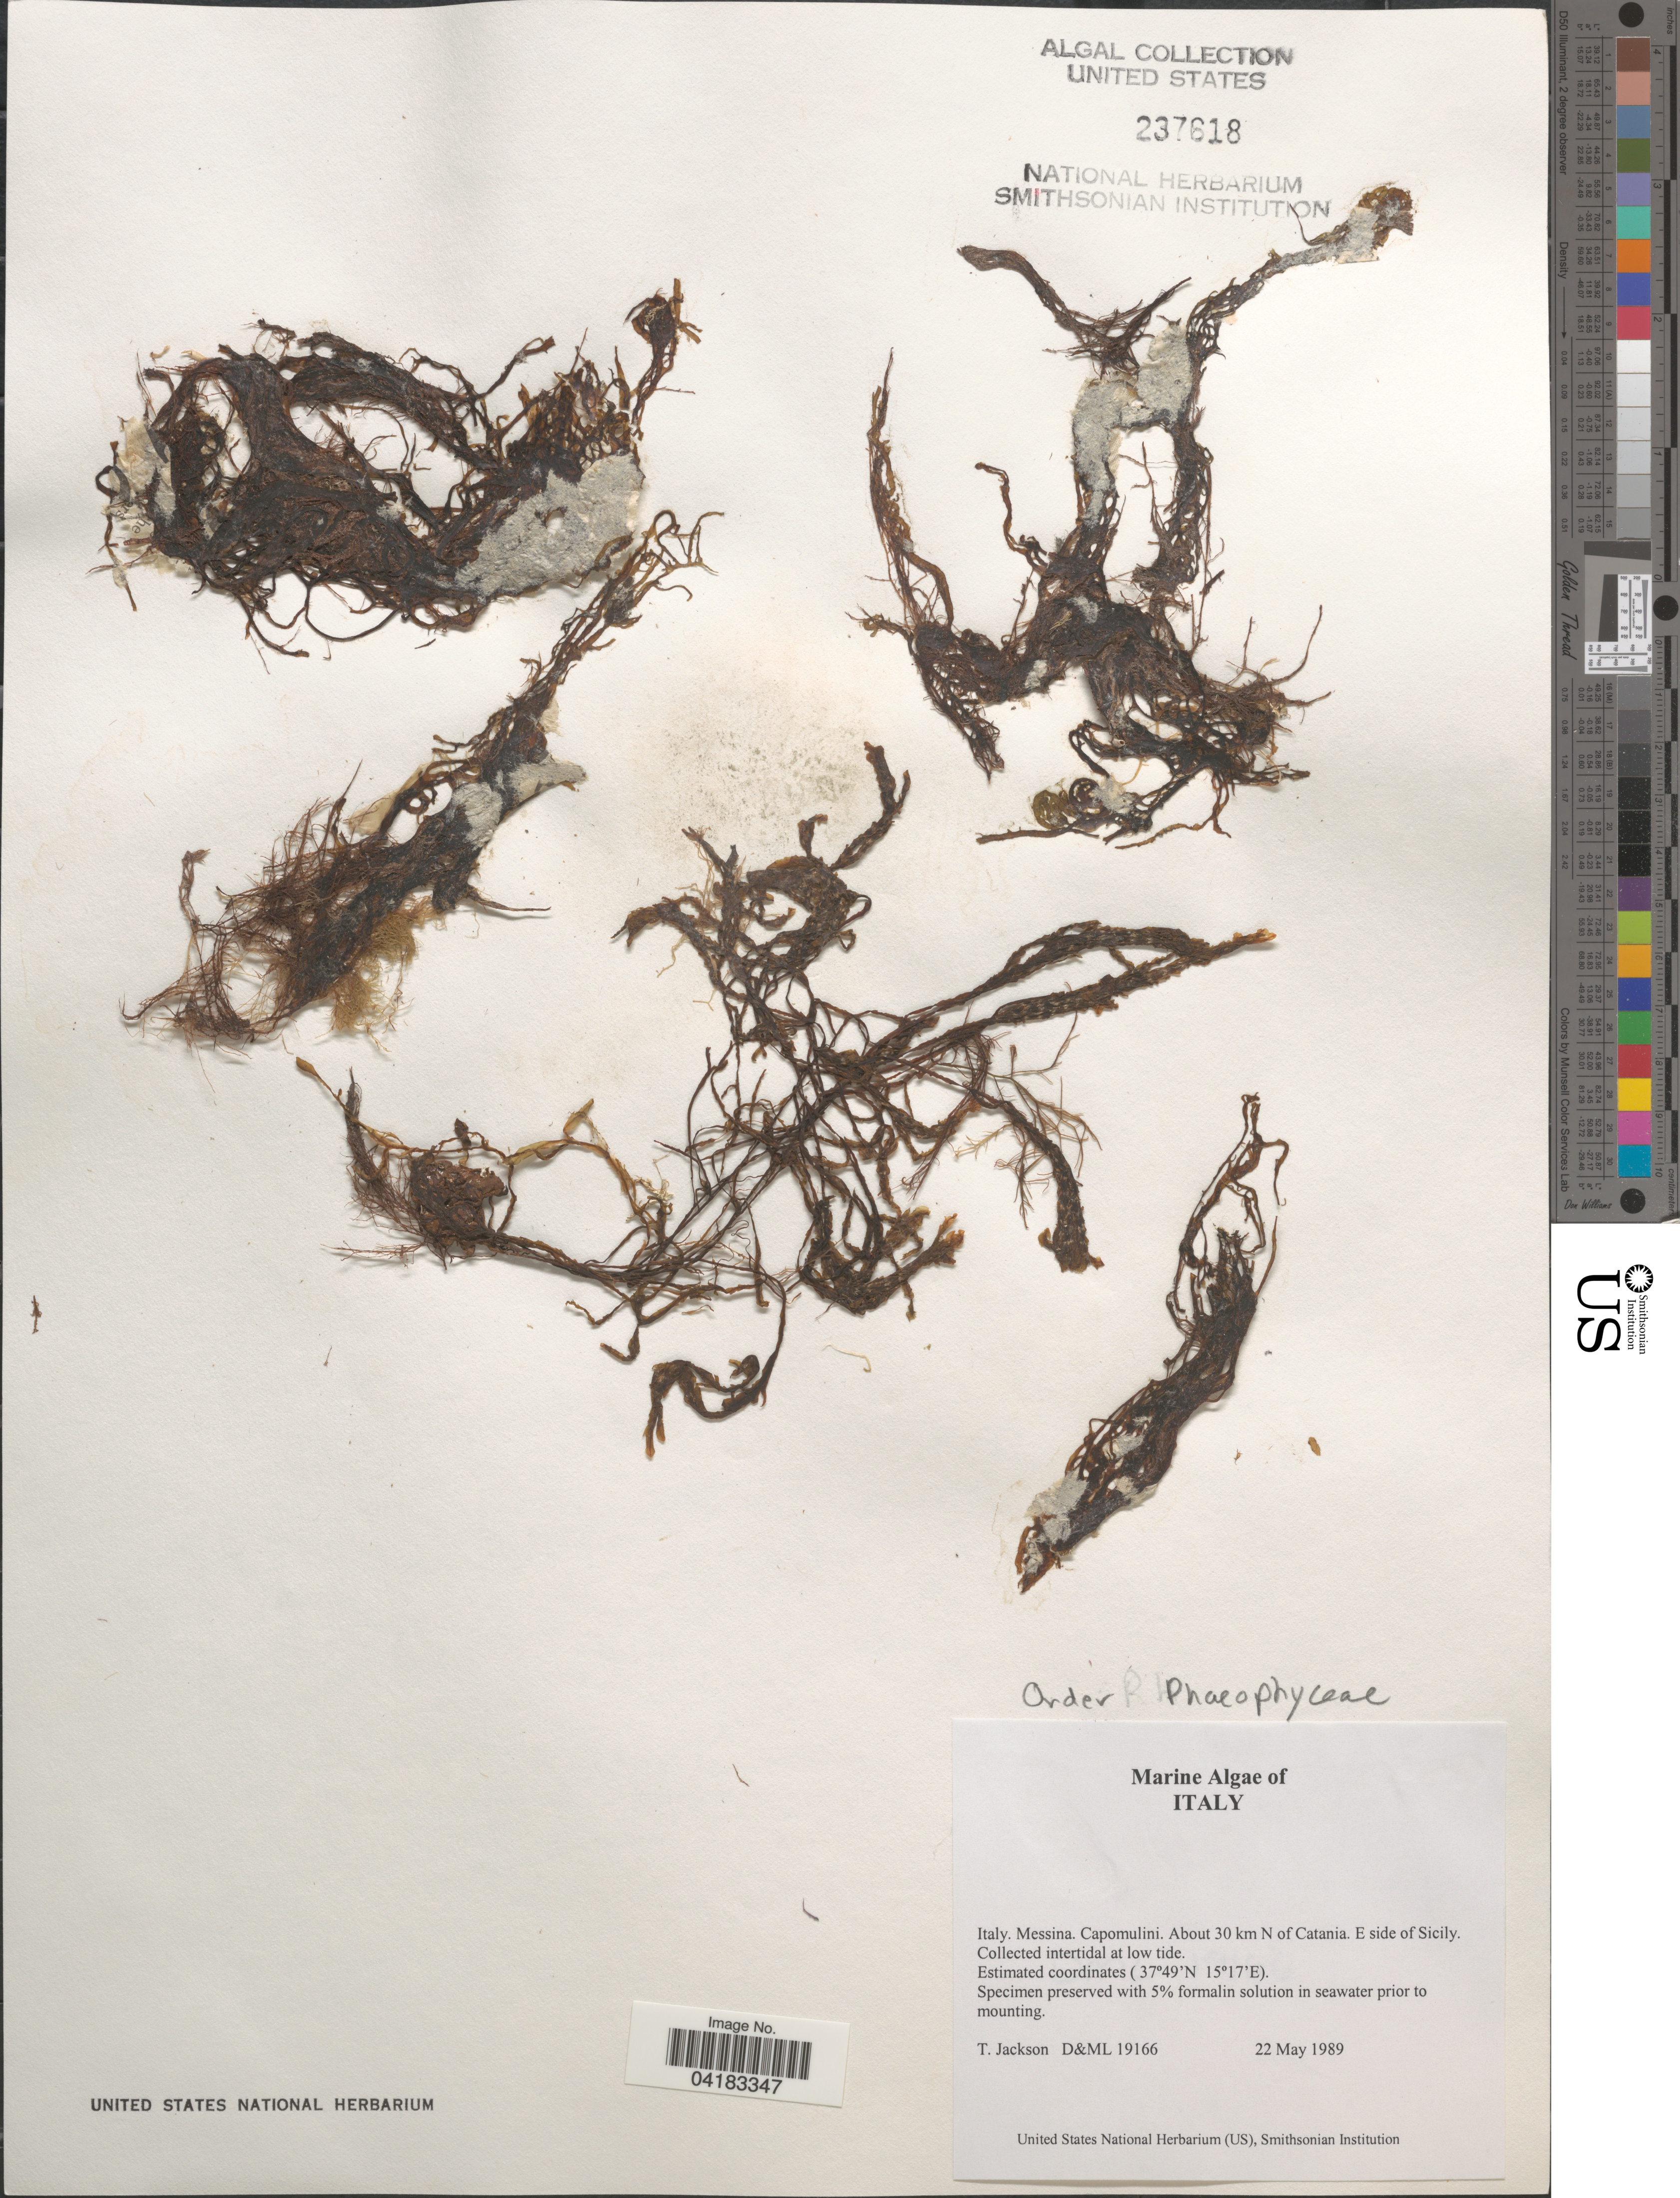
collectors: T. Jackson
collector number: D&ML19166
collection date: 1989-05-22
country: Italy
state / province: Siciliana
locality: Messina. Capomulini. About 30 km N of Catania. E side of Sicily.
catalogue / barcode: US 237618